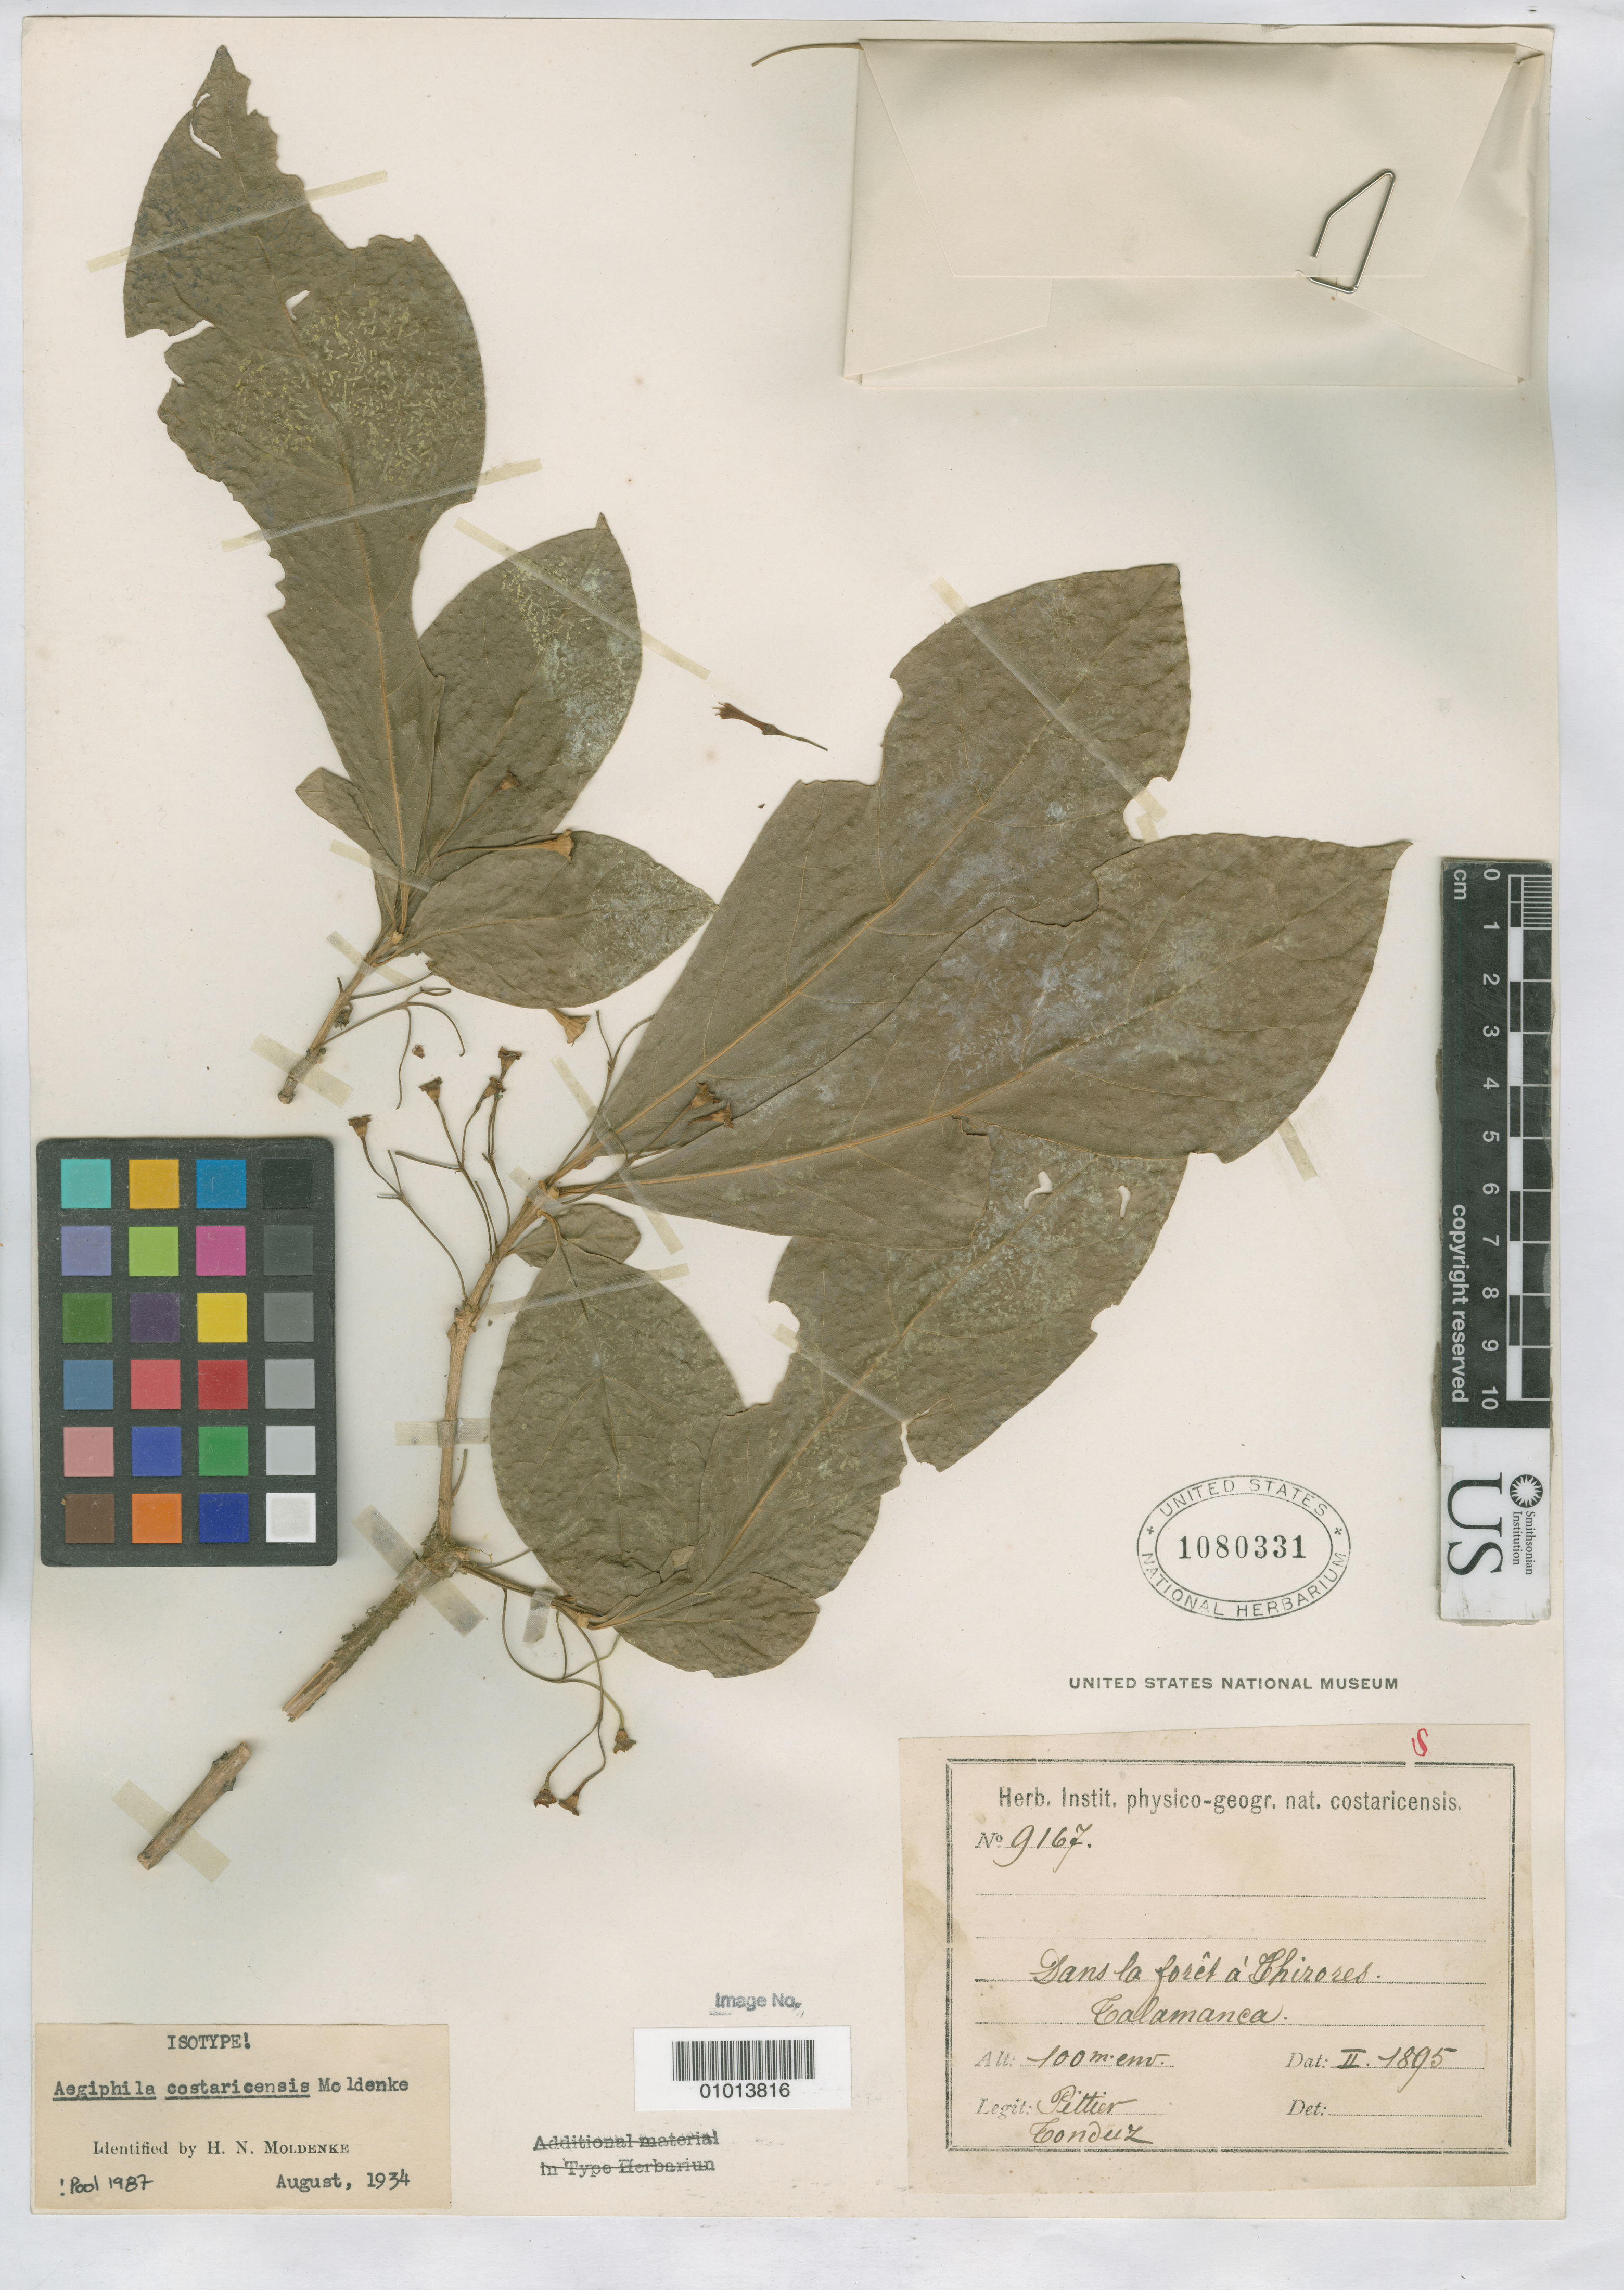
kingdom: Plantae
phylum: Tracheophyta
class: Magnoliopsida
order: Lamiales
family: Lamiaceae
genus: Aegiphila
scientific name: Aegiphila costaricensis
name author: Moldenke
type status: Isotype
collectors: A. Tonduz & H. F. Pittier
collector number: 9167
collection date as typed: Feb 1895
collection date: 1895-02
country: Costa Rica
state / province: Limón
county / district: Talamanca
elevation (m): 100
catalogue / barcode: US 1080331